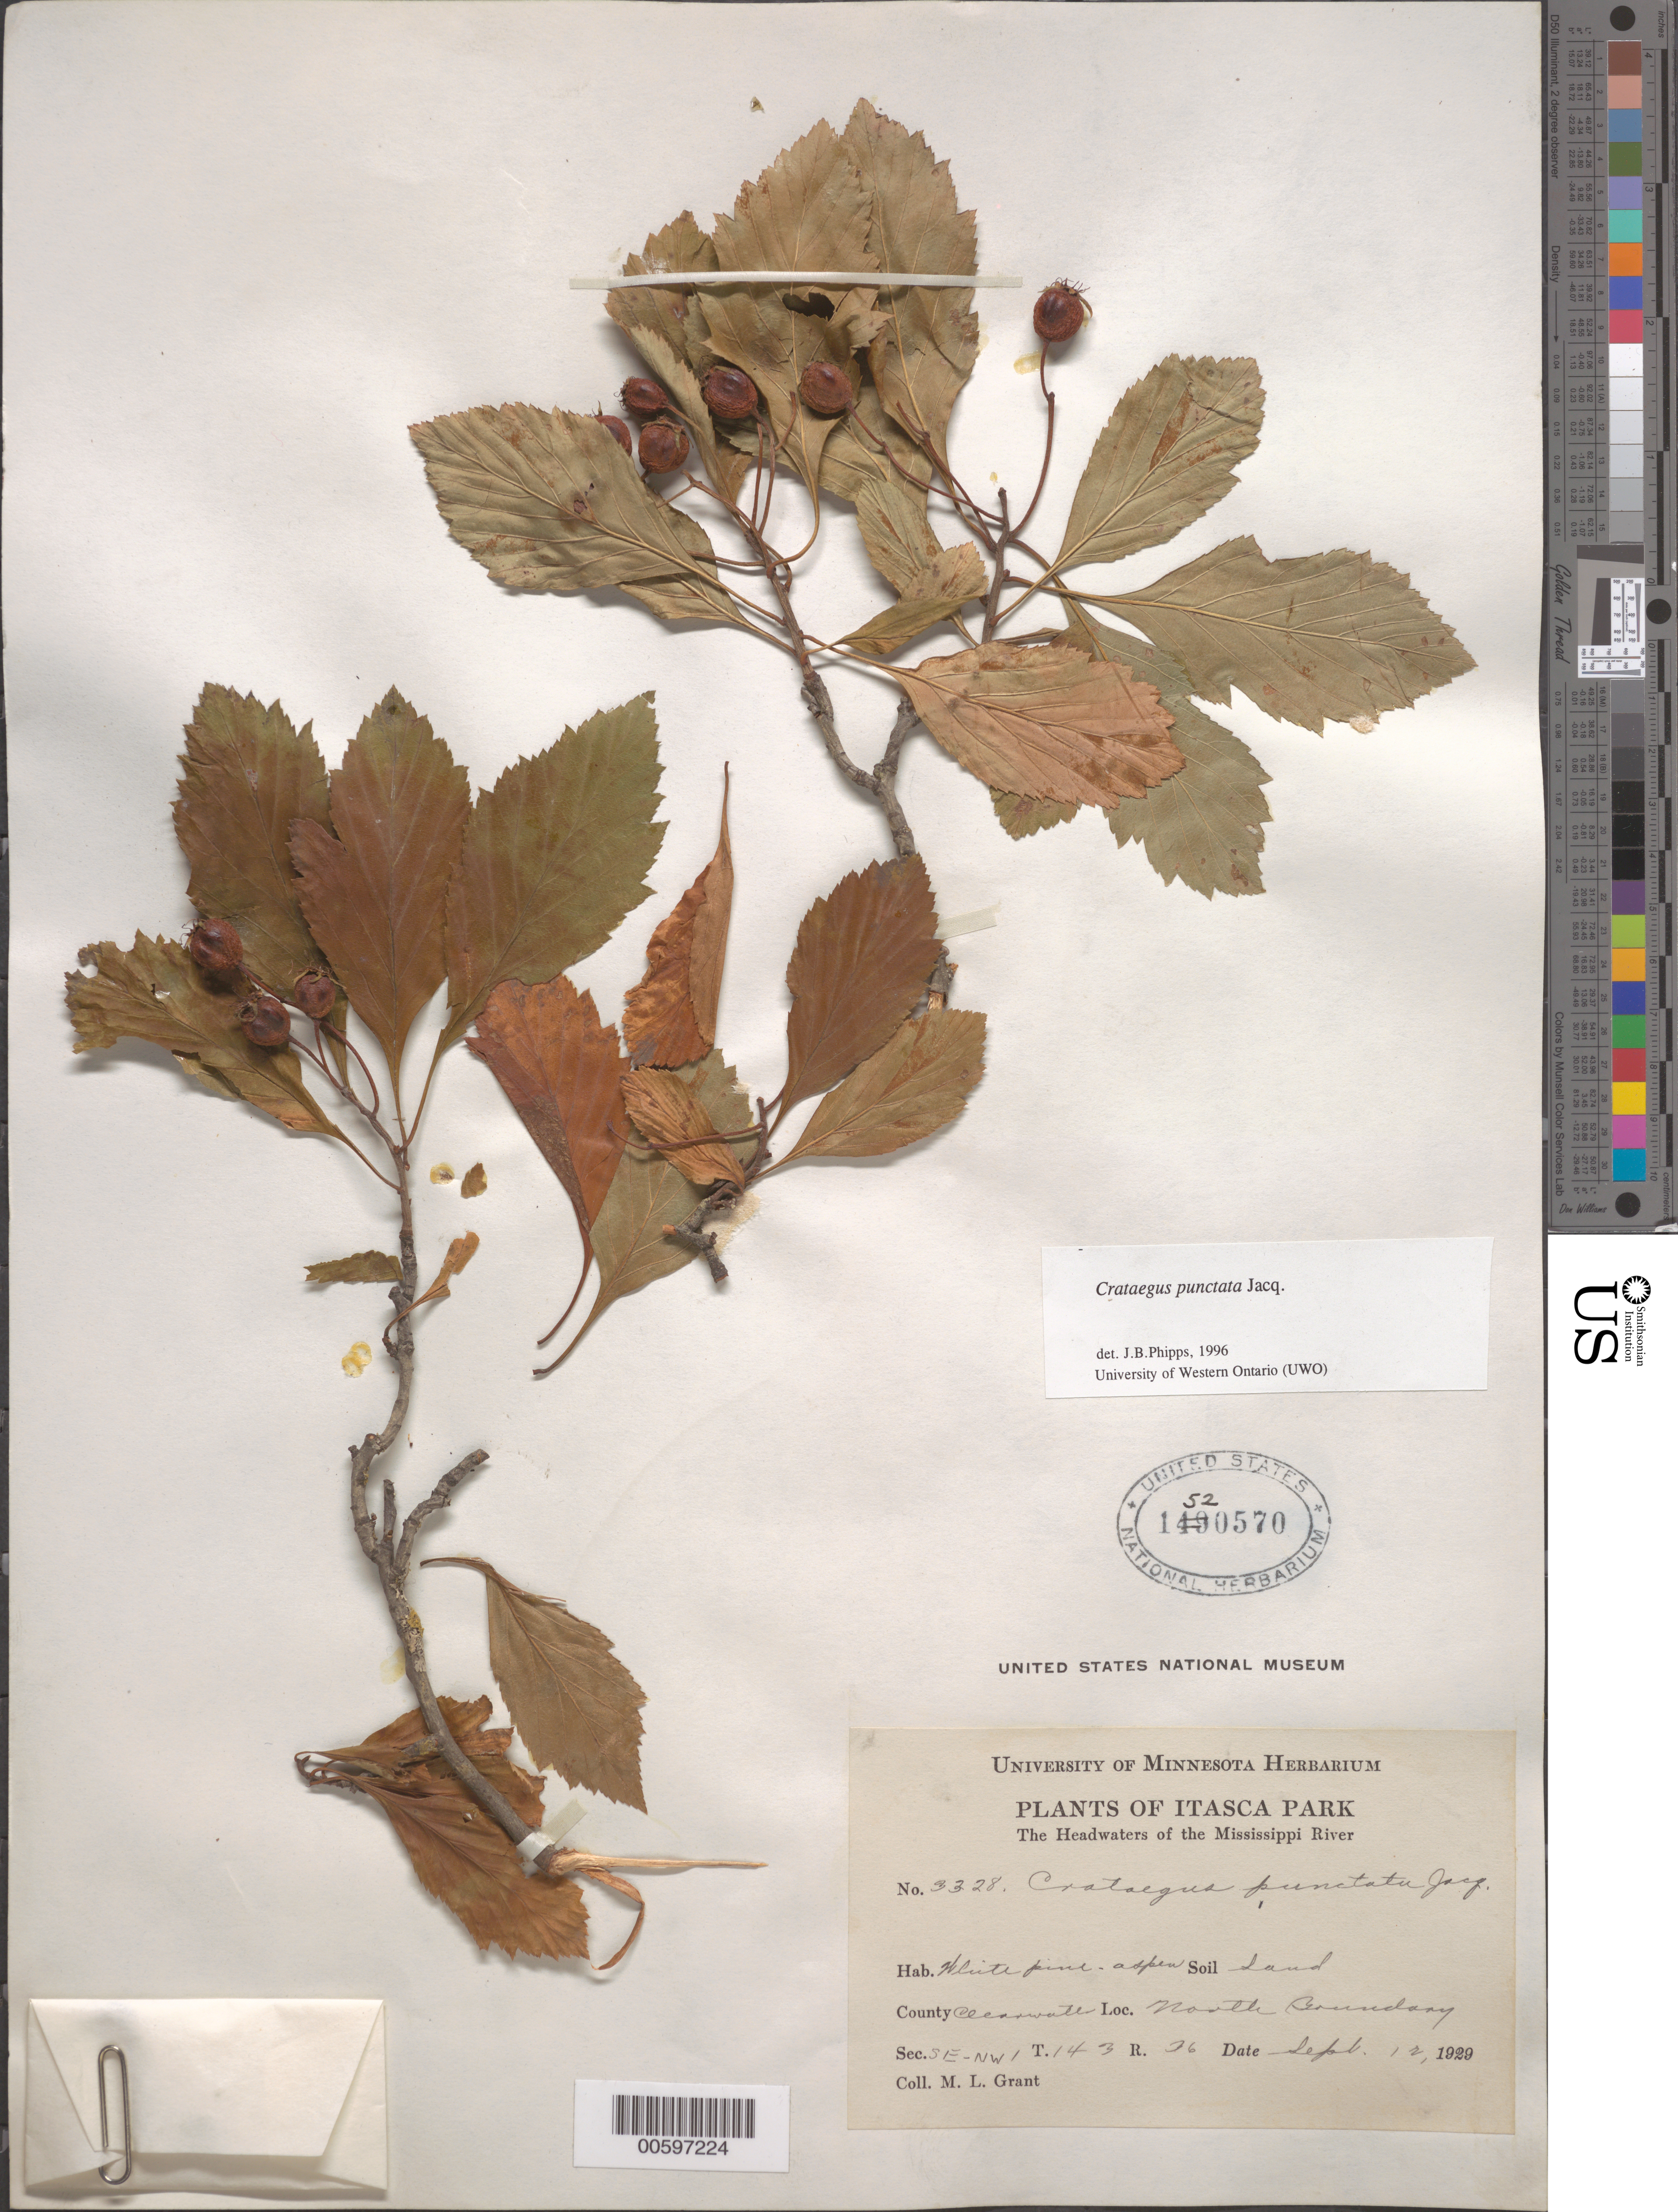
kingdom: Plantae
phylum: Tracheophyta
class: Magnoliopsida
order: Rosales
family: Rosaceae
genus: Crataegus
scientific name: Crataegus punctata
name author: Jacq.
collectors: M. L. Grant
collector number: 3328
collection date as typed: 12 Sep 1929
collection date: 1929-09-12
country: United States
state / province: Minnesota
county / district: Clearwater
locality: North boundary. Itasca Park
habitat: White Pine - Aspen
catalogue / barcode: US 1520570